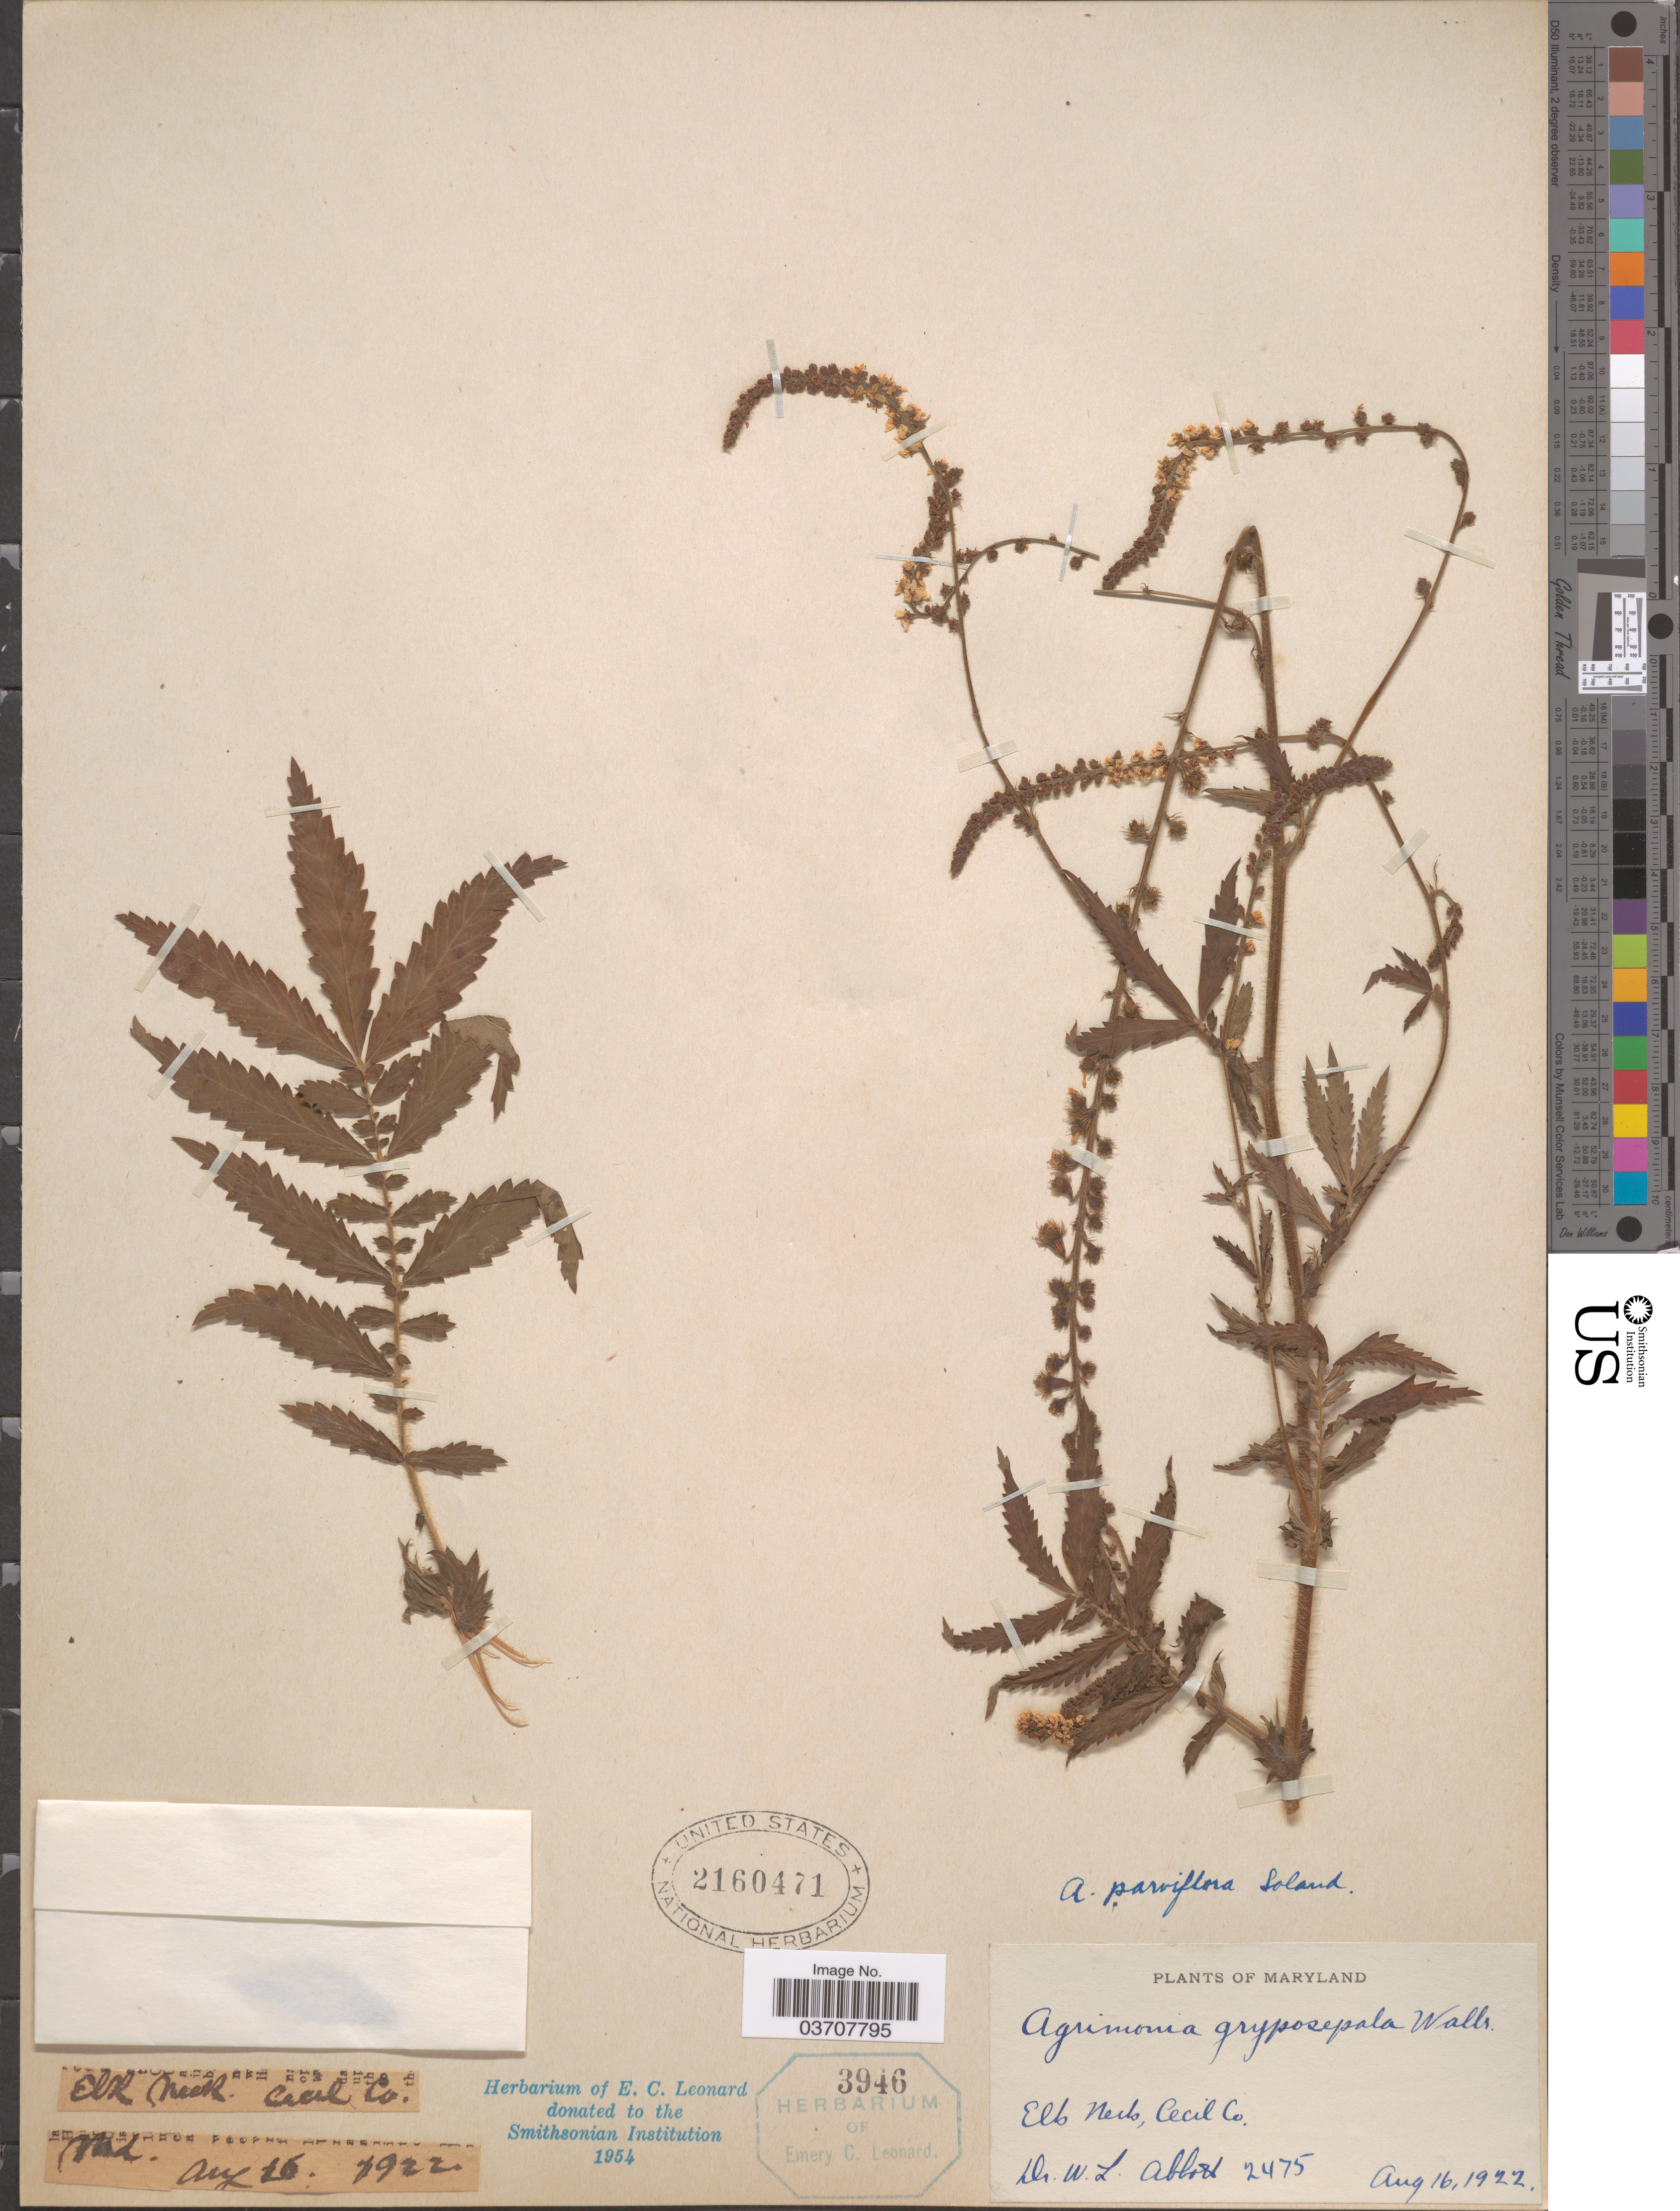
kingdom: Plantae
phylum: Tracheophyta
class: Magnoliopsida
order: Rosales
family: Rosaceae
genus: Agrimonia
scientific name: Agrimonia parviflora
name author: Aiton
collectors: W. L. Abbott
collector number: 2475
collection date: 1922-08-16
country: United States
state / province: Maryland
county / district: Cecil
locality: Elk Neck, Cecil Co.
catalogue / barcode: US 2160471